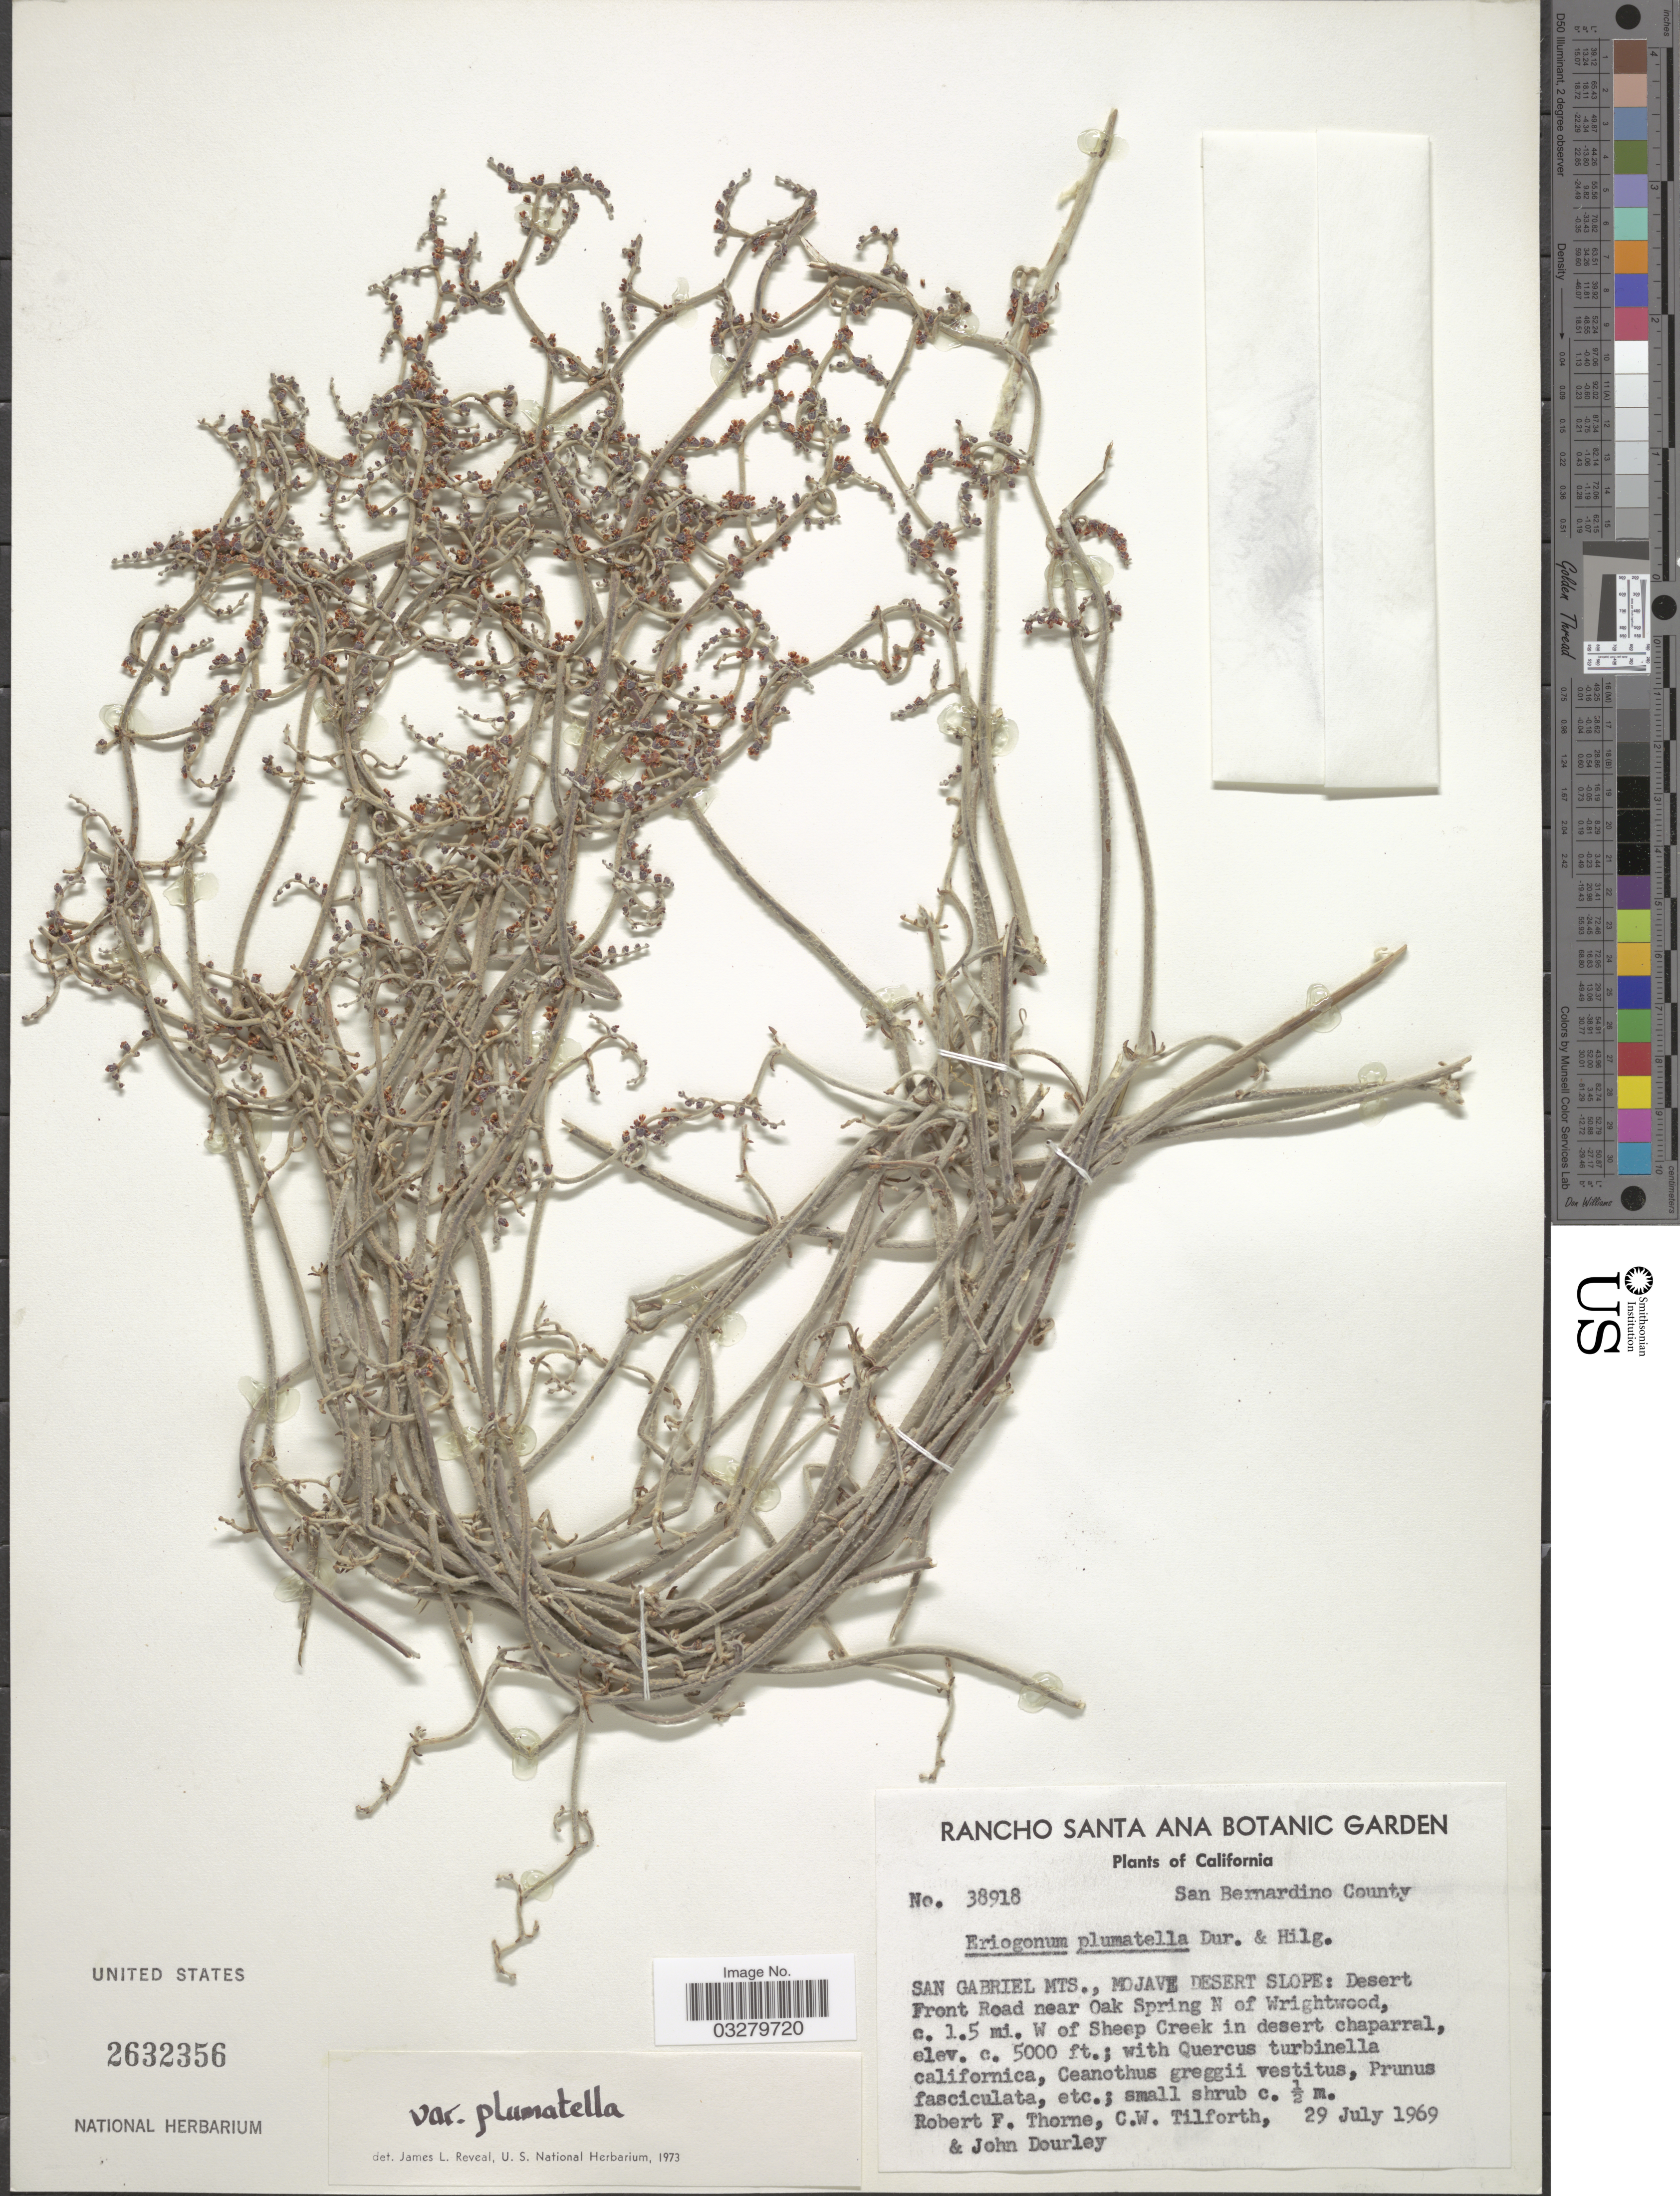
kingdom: Plantae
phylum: Tracheophyta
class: Magnoliopsida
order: Caryophyllales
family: Polygonaceae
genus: Eriogonum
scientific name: Eriogonum plumatella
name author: Durand & Hilg.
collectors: R. F. Thorne, C. Tilforth & J. Dourley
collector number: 38918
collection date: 1969-07-29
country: United States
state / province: California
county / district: Los Angeles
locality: San Gabriel Mts., Mojave Desert Slope: Desert Front Road near Oak Spring N of Wrightwood, c. 1.5 mi. W of Sheep Creek in desert chaparral.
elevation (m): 1524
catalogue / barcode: US 2632356